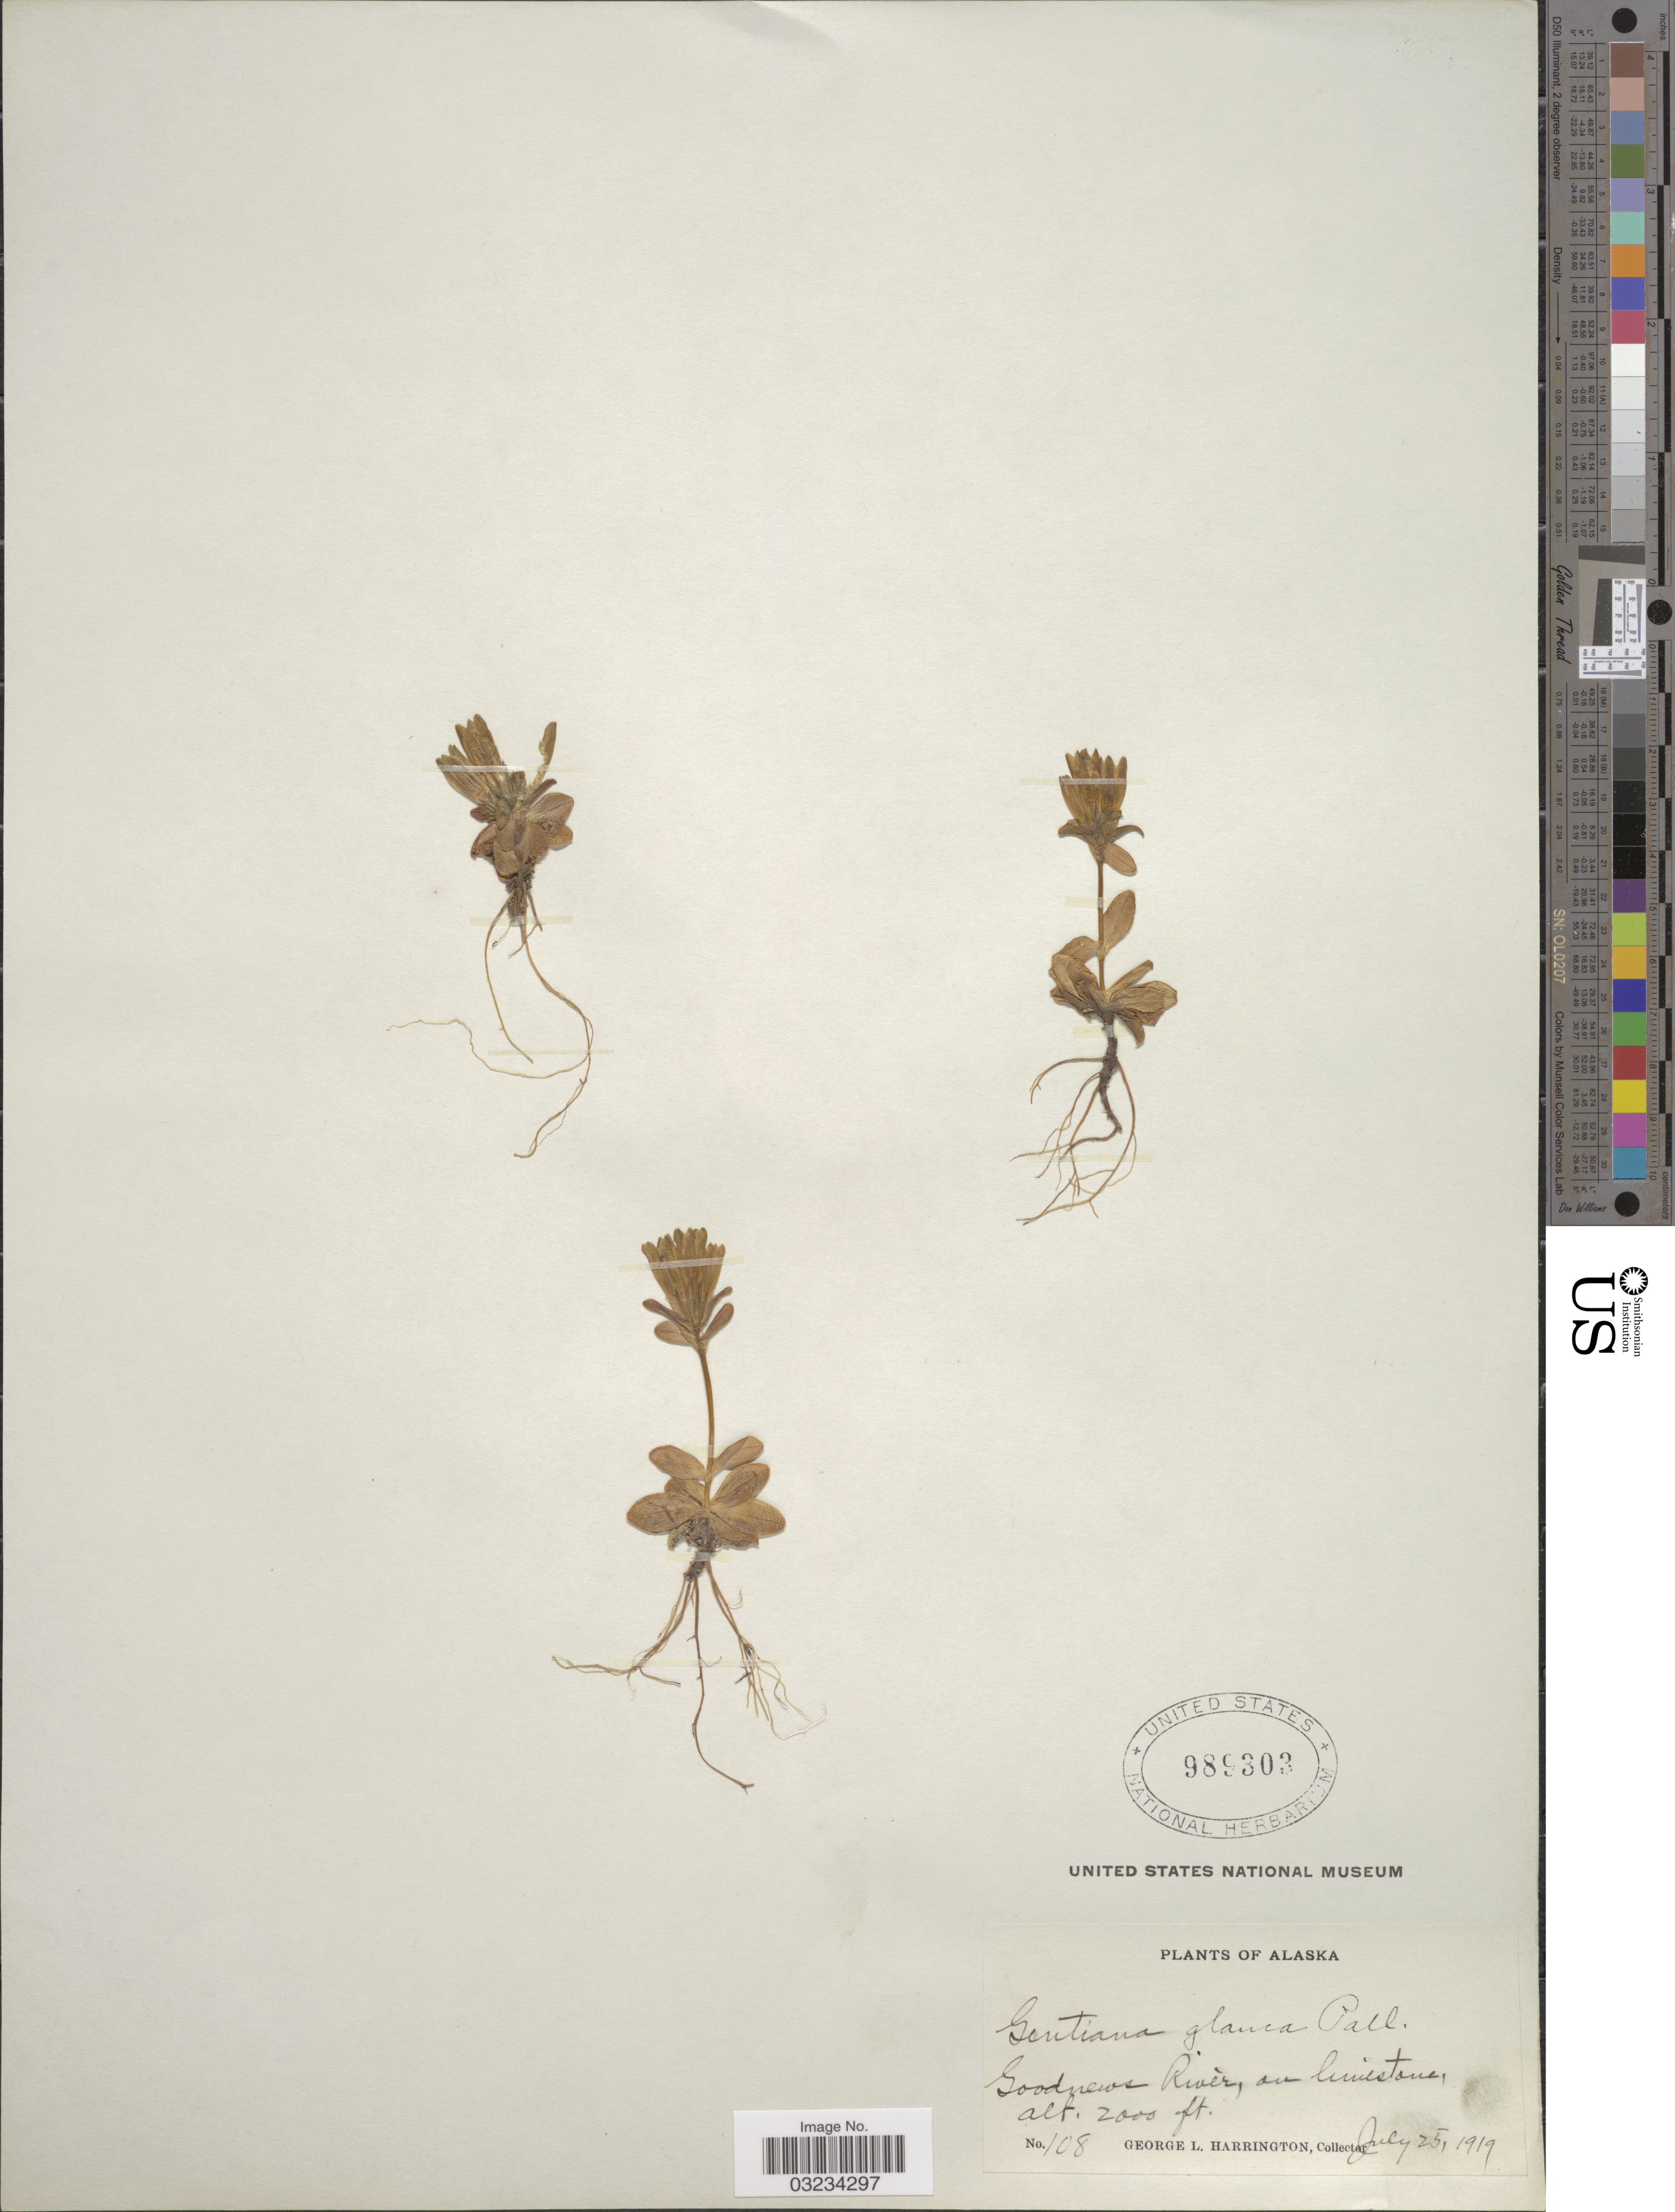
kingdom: Plantae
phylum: Tracheophyta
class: Magnoliopsida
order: Gentianales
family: Gentianaceae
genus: Gentiana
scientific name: Gentiana glauca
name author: Pall.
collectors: G. Harrington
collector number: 108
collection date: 1919-07-25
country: United States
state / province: Alaska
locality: Goodnews River.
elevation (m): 610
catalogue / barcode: US 989303